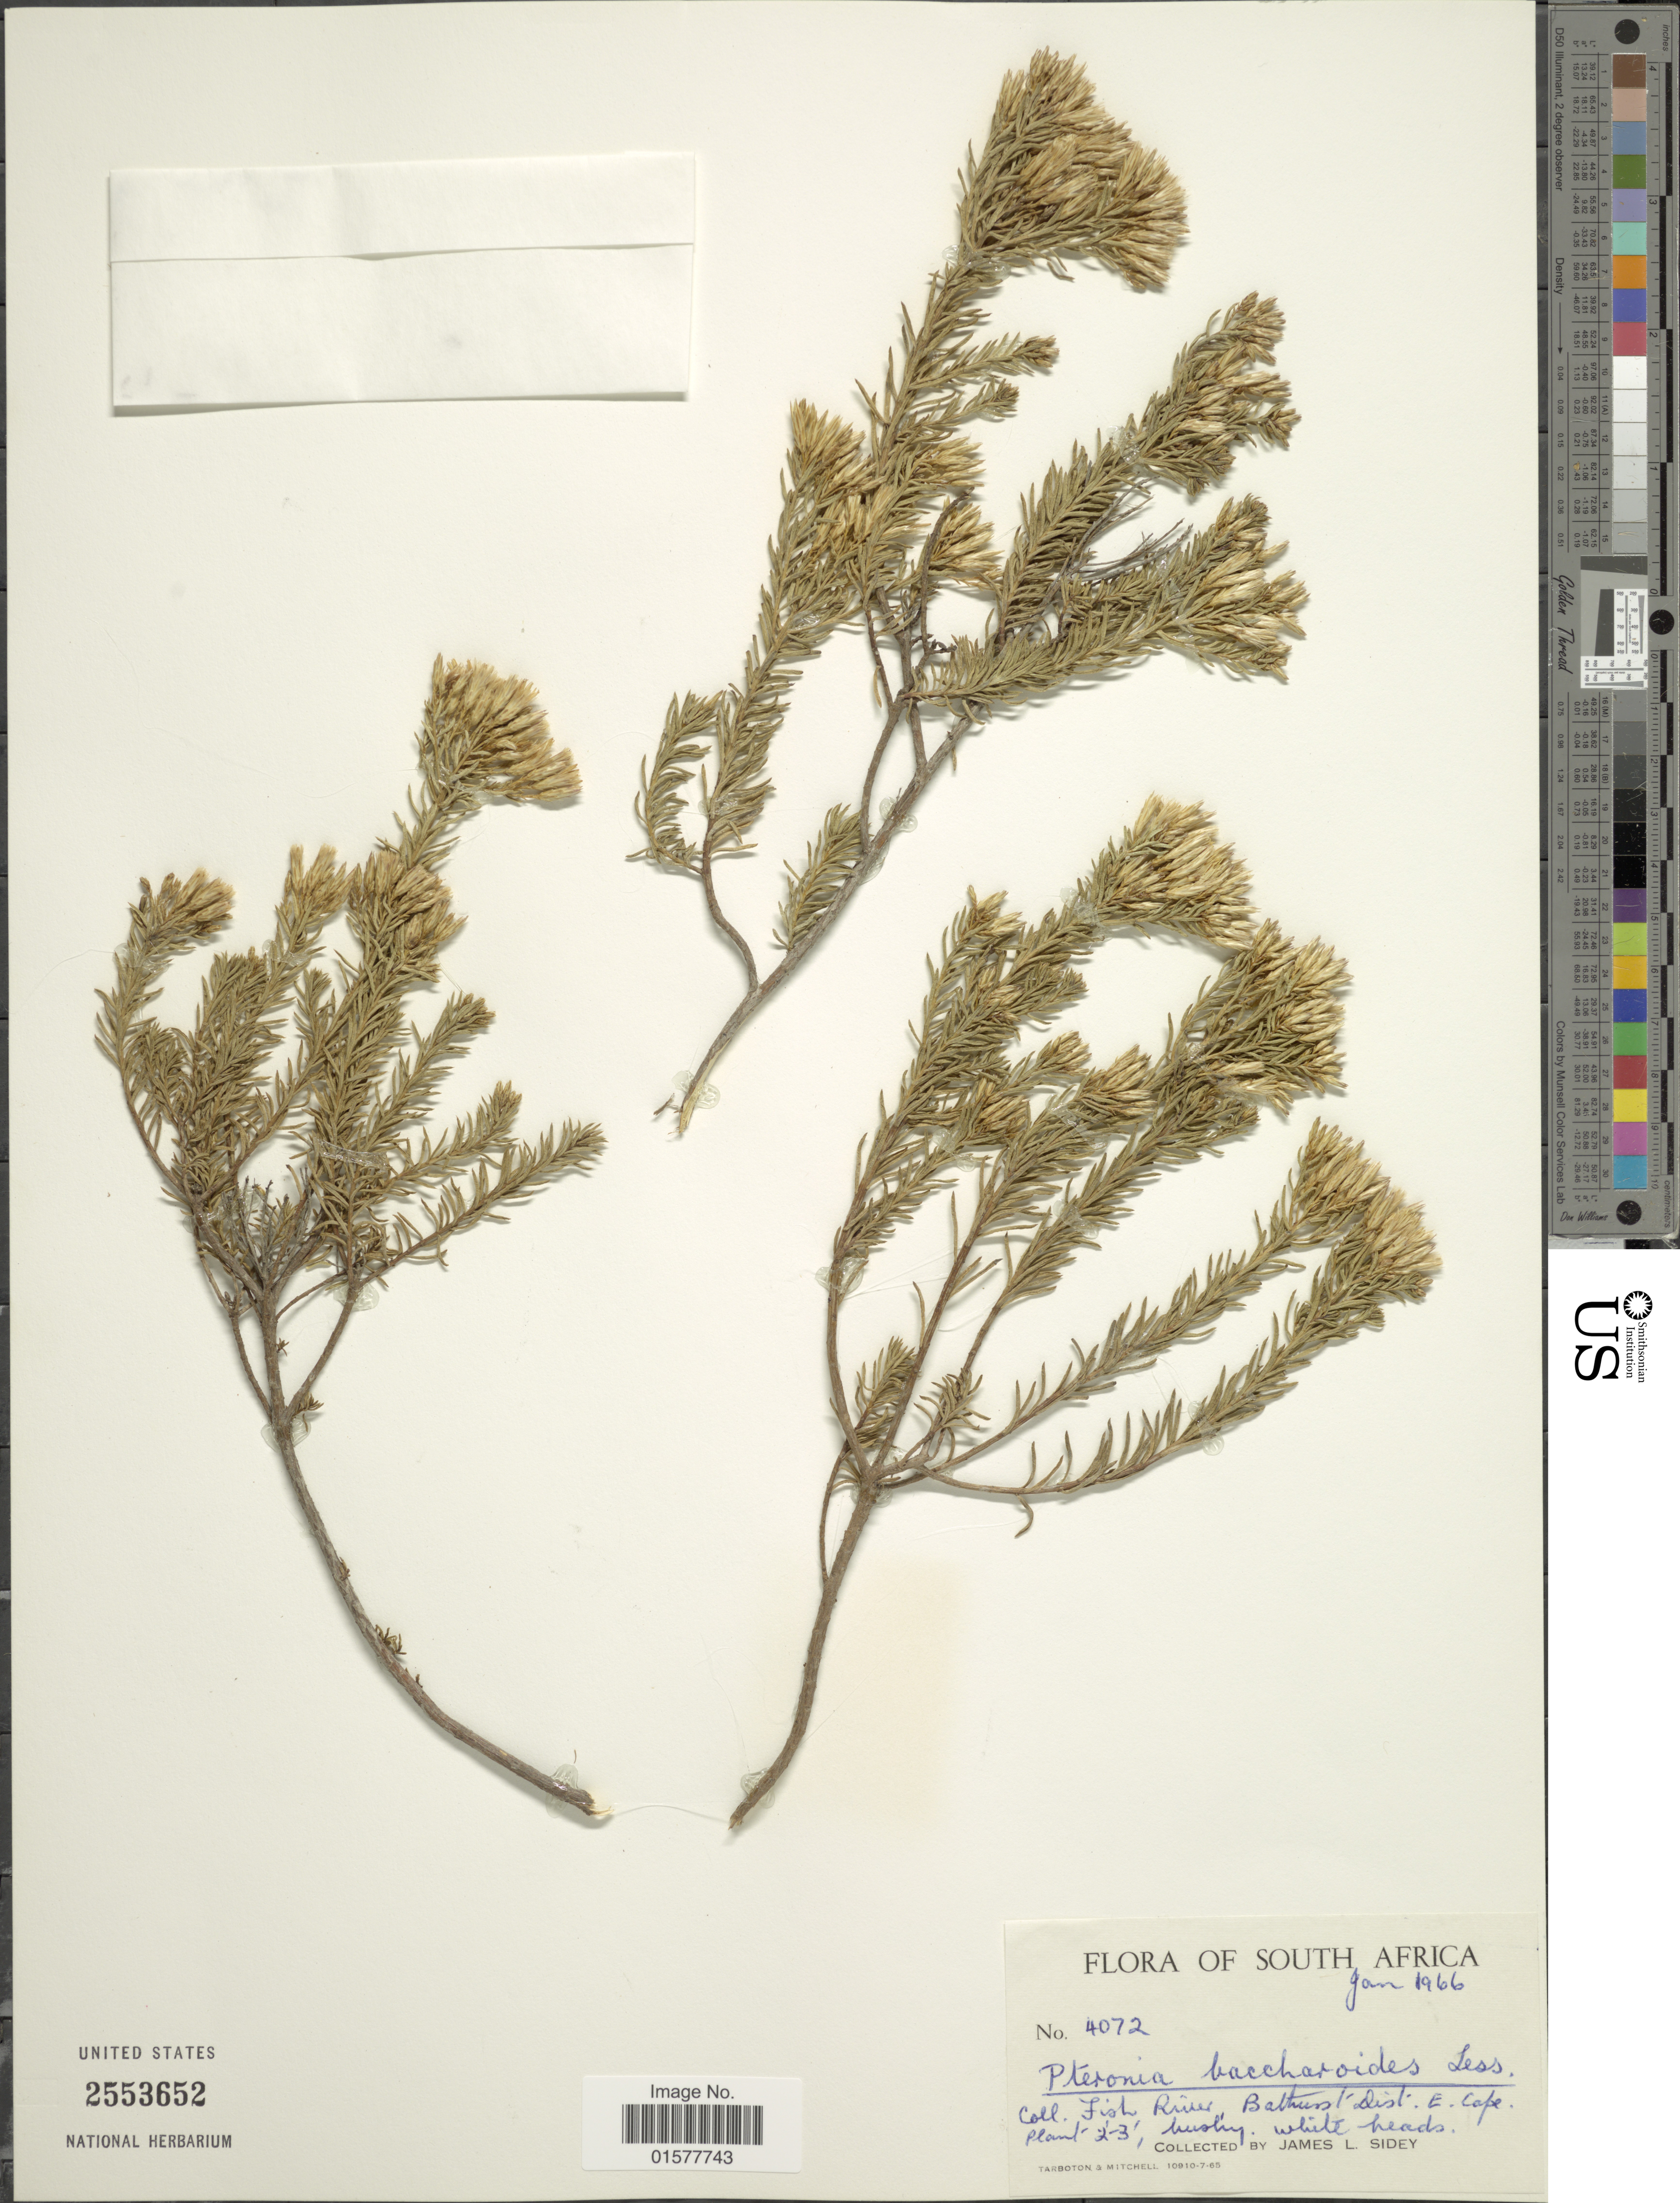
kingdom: Plantae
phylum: Tracheophyta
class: Magnoliopsida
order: Asterales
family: Asteraceae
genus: Pteronia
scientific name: Pteronia baccharoides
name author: Less.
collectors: J. L. Sidey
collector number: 4072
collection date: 1966-01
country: South Africa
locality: Coll. Fish River, Bathus Dist., E. Cape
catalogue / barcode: US 2553652